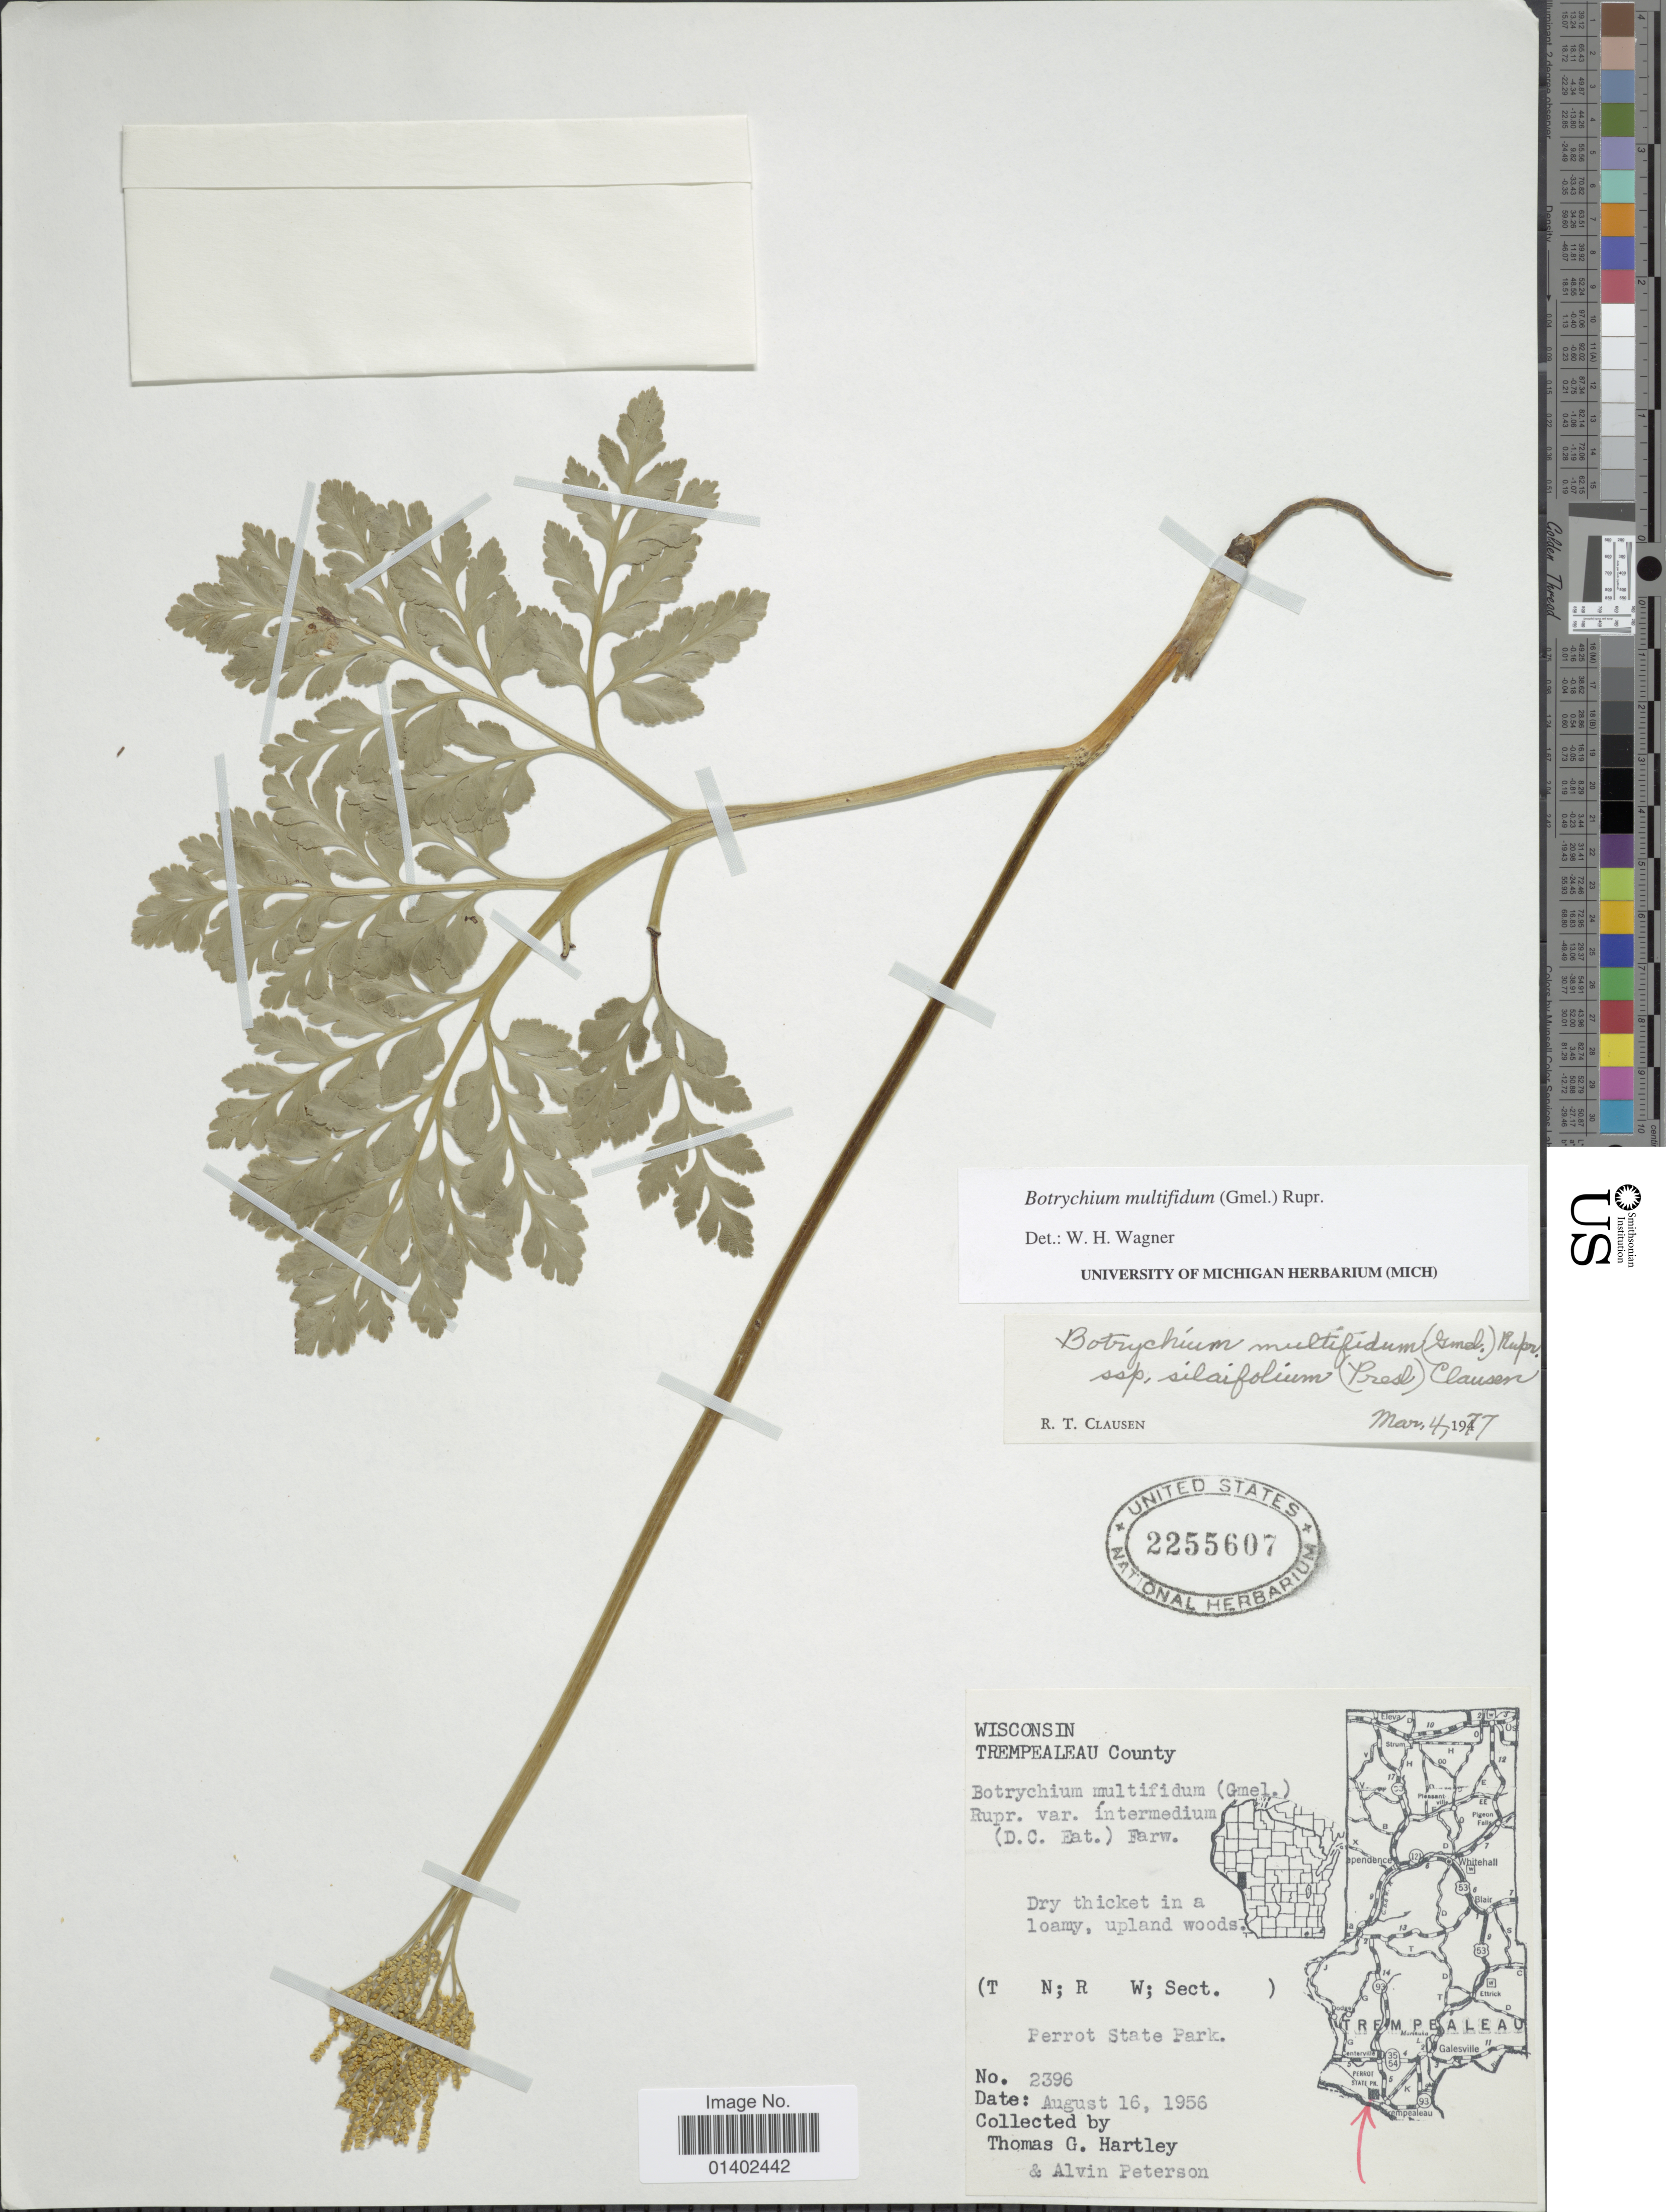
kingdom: Plantae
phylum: Tracheophyta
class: Polypodiopsida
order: Ophioglossales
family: Ophioglossaceae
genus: Botrychium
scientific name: Botrychium multifidum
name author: (J.F. Gmel.) Rupr.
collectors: T. G. Hartley & A. M. Peterson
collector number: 2396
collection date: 1956-08-16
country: United States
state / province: Wisconsin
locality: Trempealeau County, Perrot State Park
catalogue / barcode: US 2255607